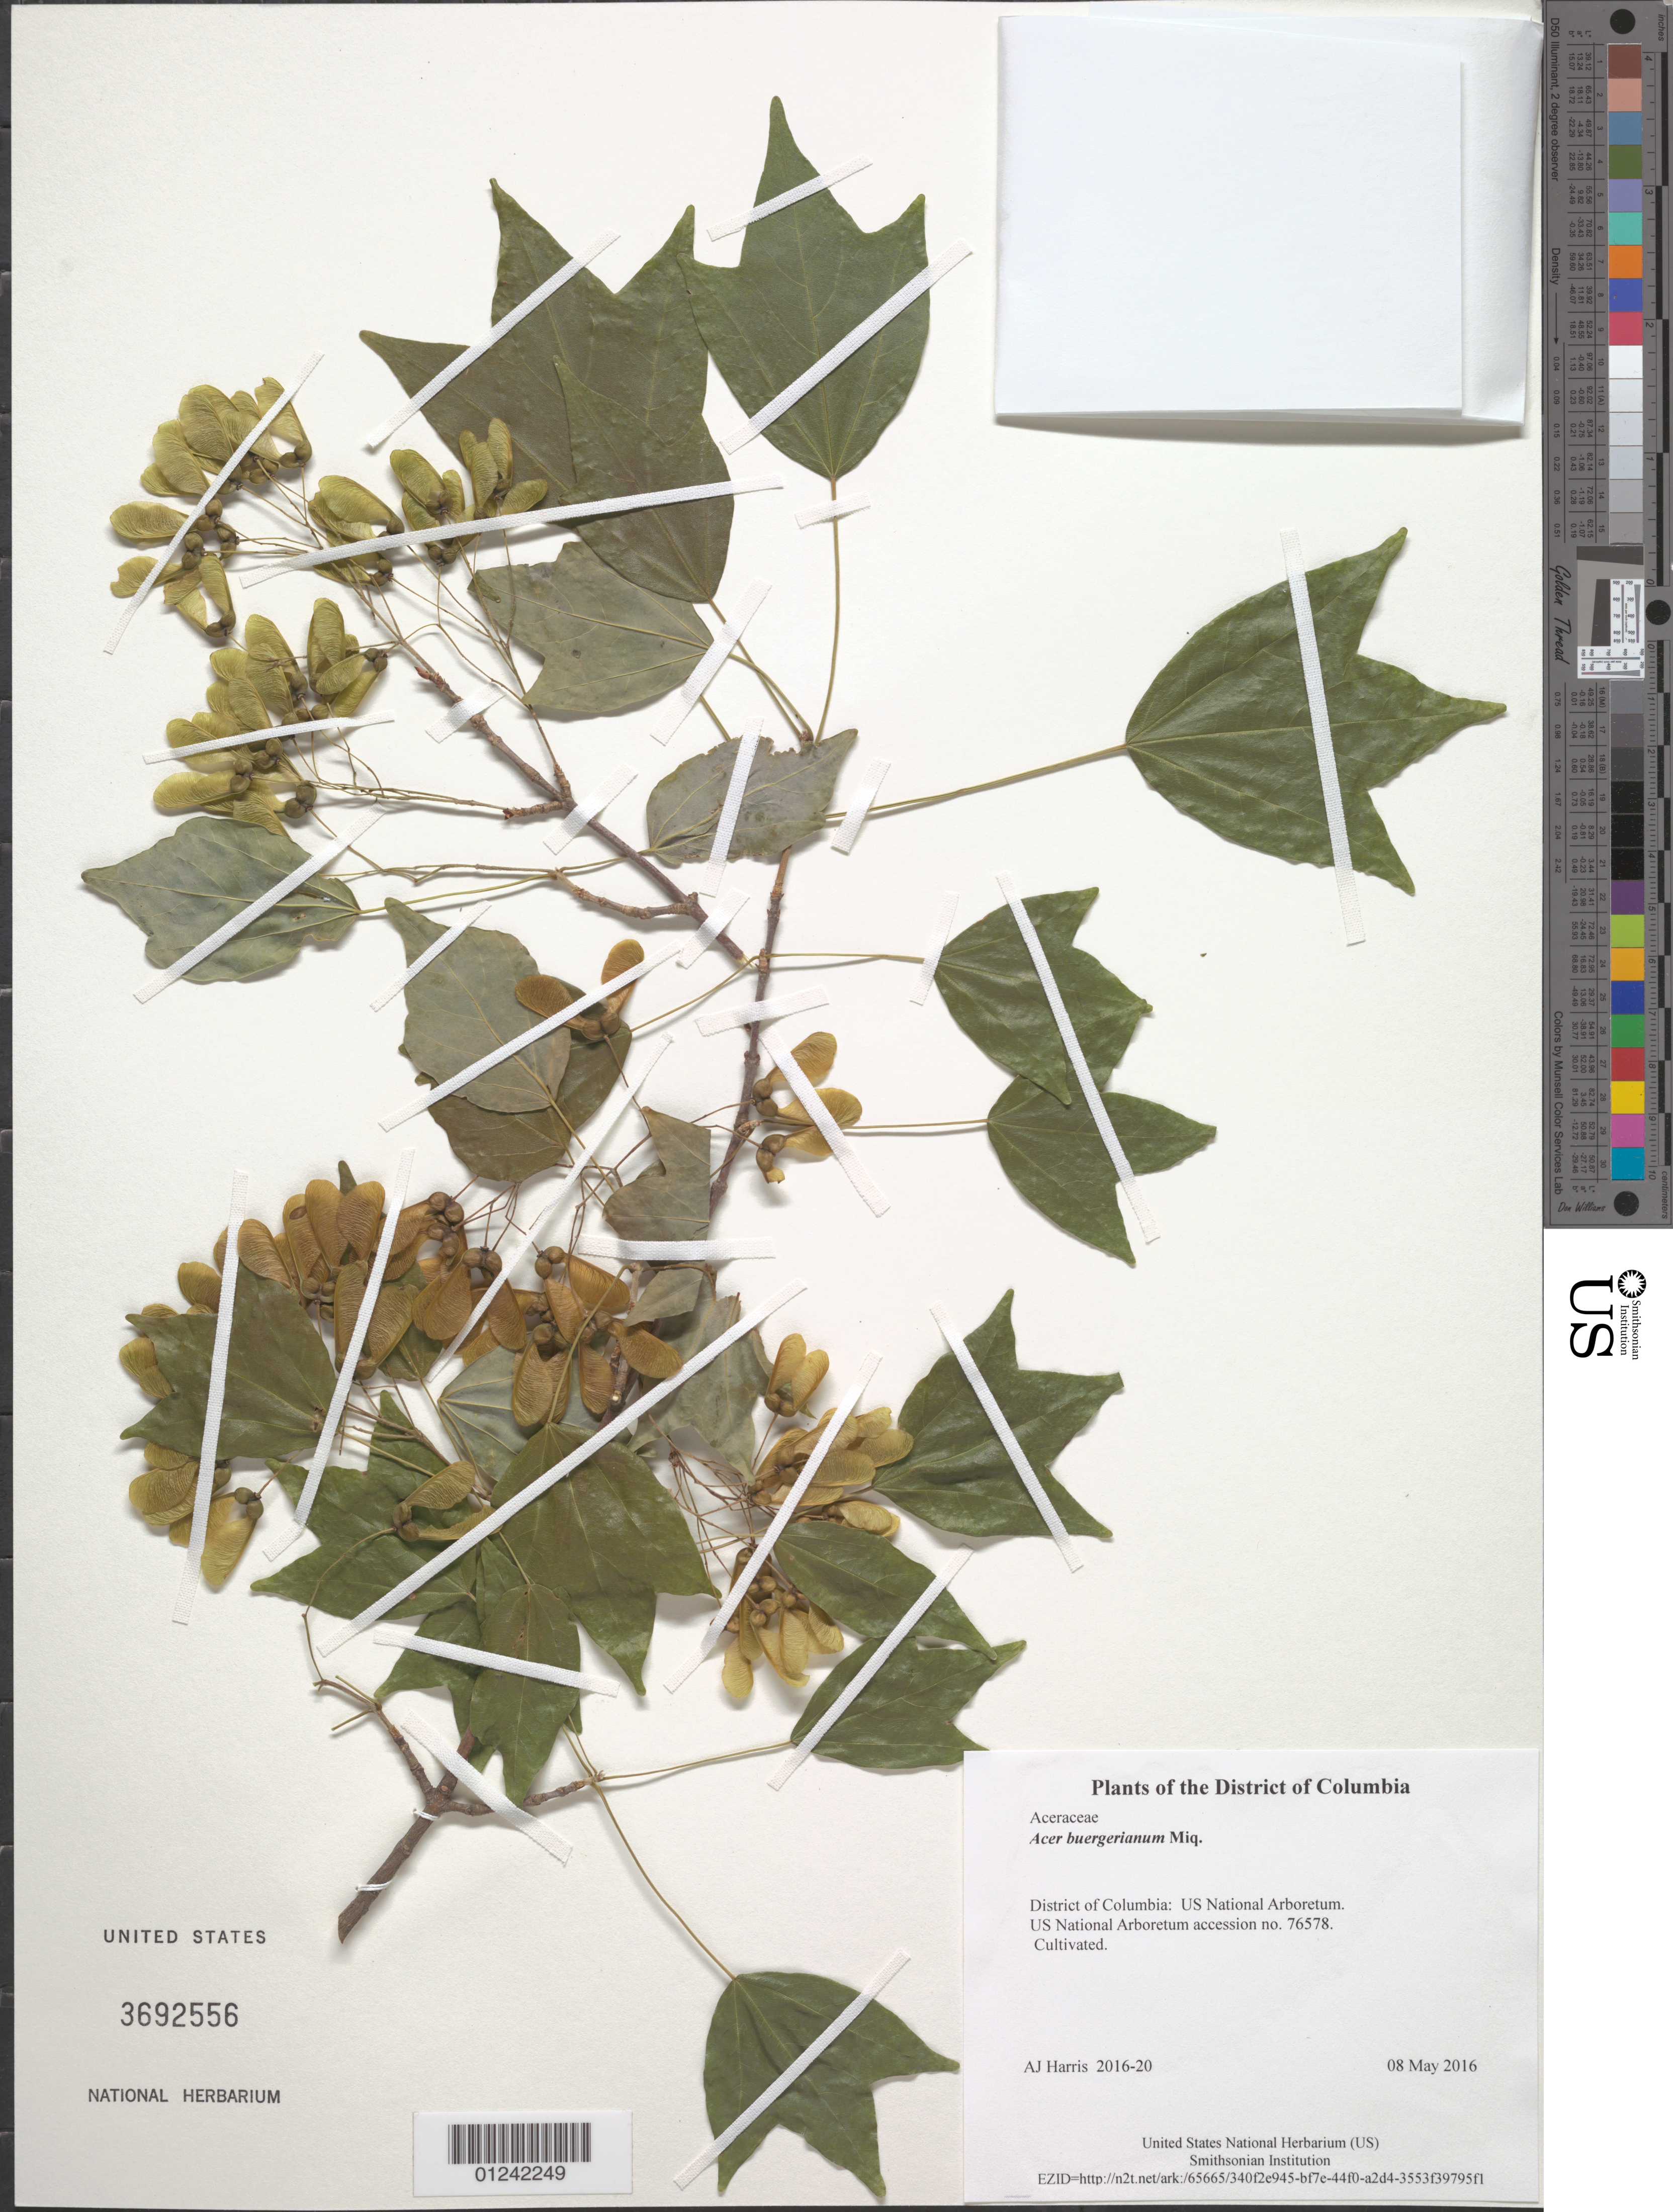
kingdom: Plantae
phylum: Tracheophyta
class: Magnoliopsida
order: Sapindales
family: Sapindaceae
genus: Acer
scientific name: Acer buergerianum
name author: Miq.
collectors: A. J. Harris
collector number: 2016-20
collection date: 2016-05-08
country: United States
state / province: District of Columbia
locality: US National Arboretum.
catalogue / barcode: US 3692556